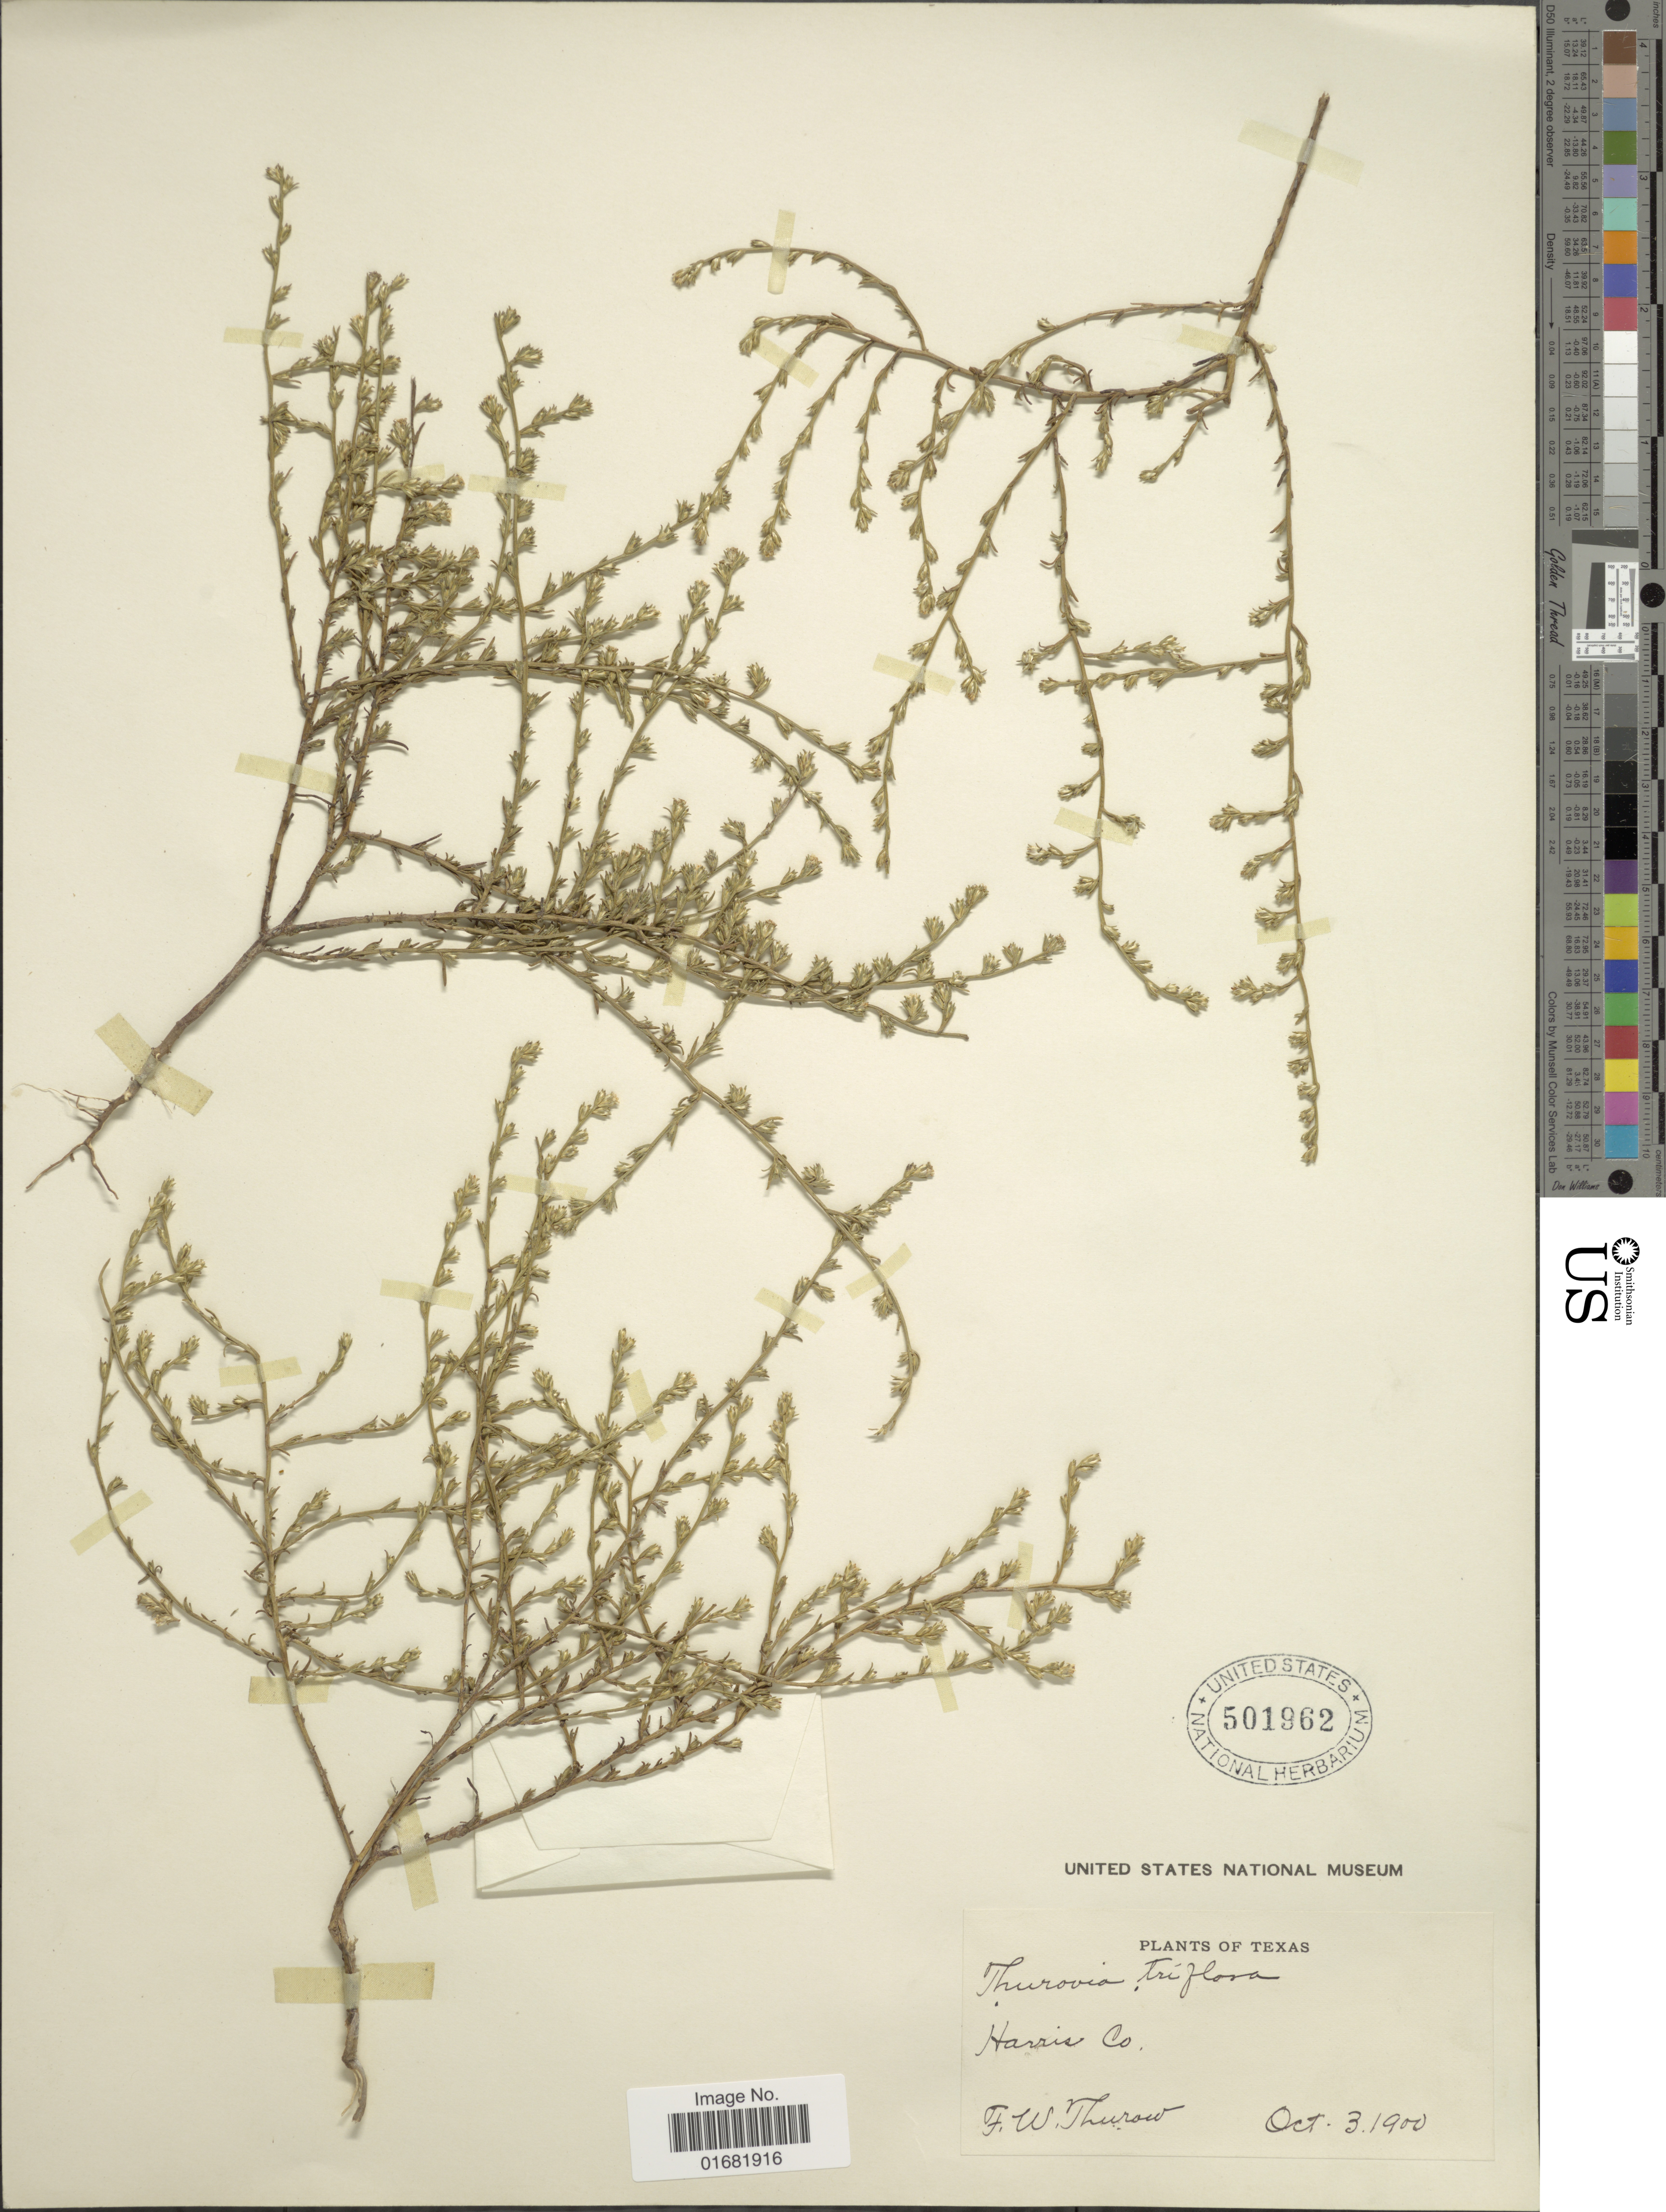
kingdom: Plantae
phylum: Tracheophyta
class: Magnoliopsida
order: Asterales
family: Asteraceae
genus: Thurovia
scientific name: Thurovia triflora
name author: Rose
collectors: F. W. Thurow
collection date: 1900-10-03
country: United States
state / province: Texas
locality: Harris Co.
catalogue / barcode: US 501962